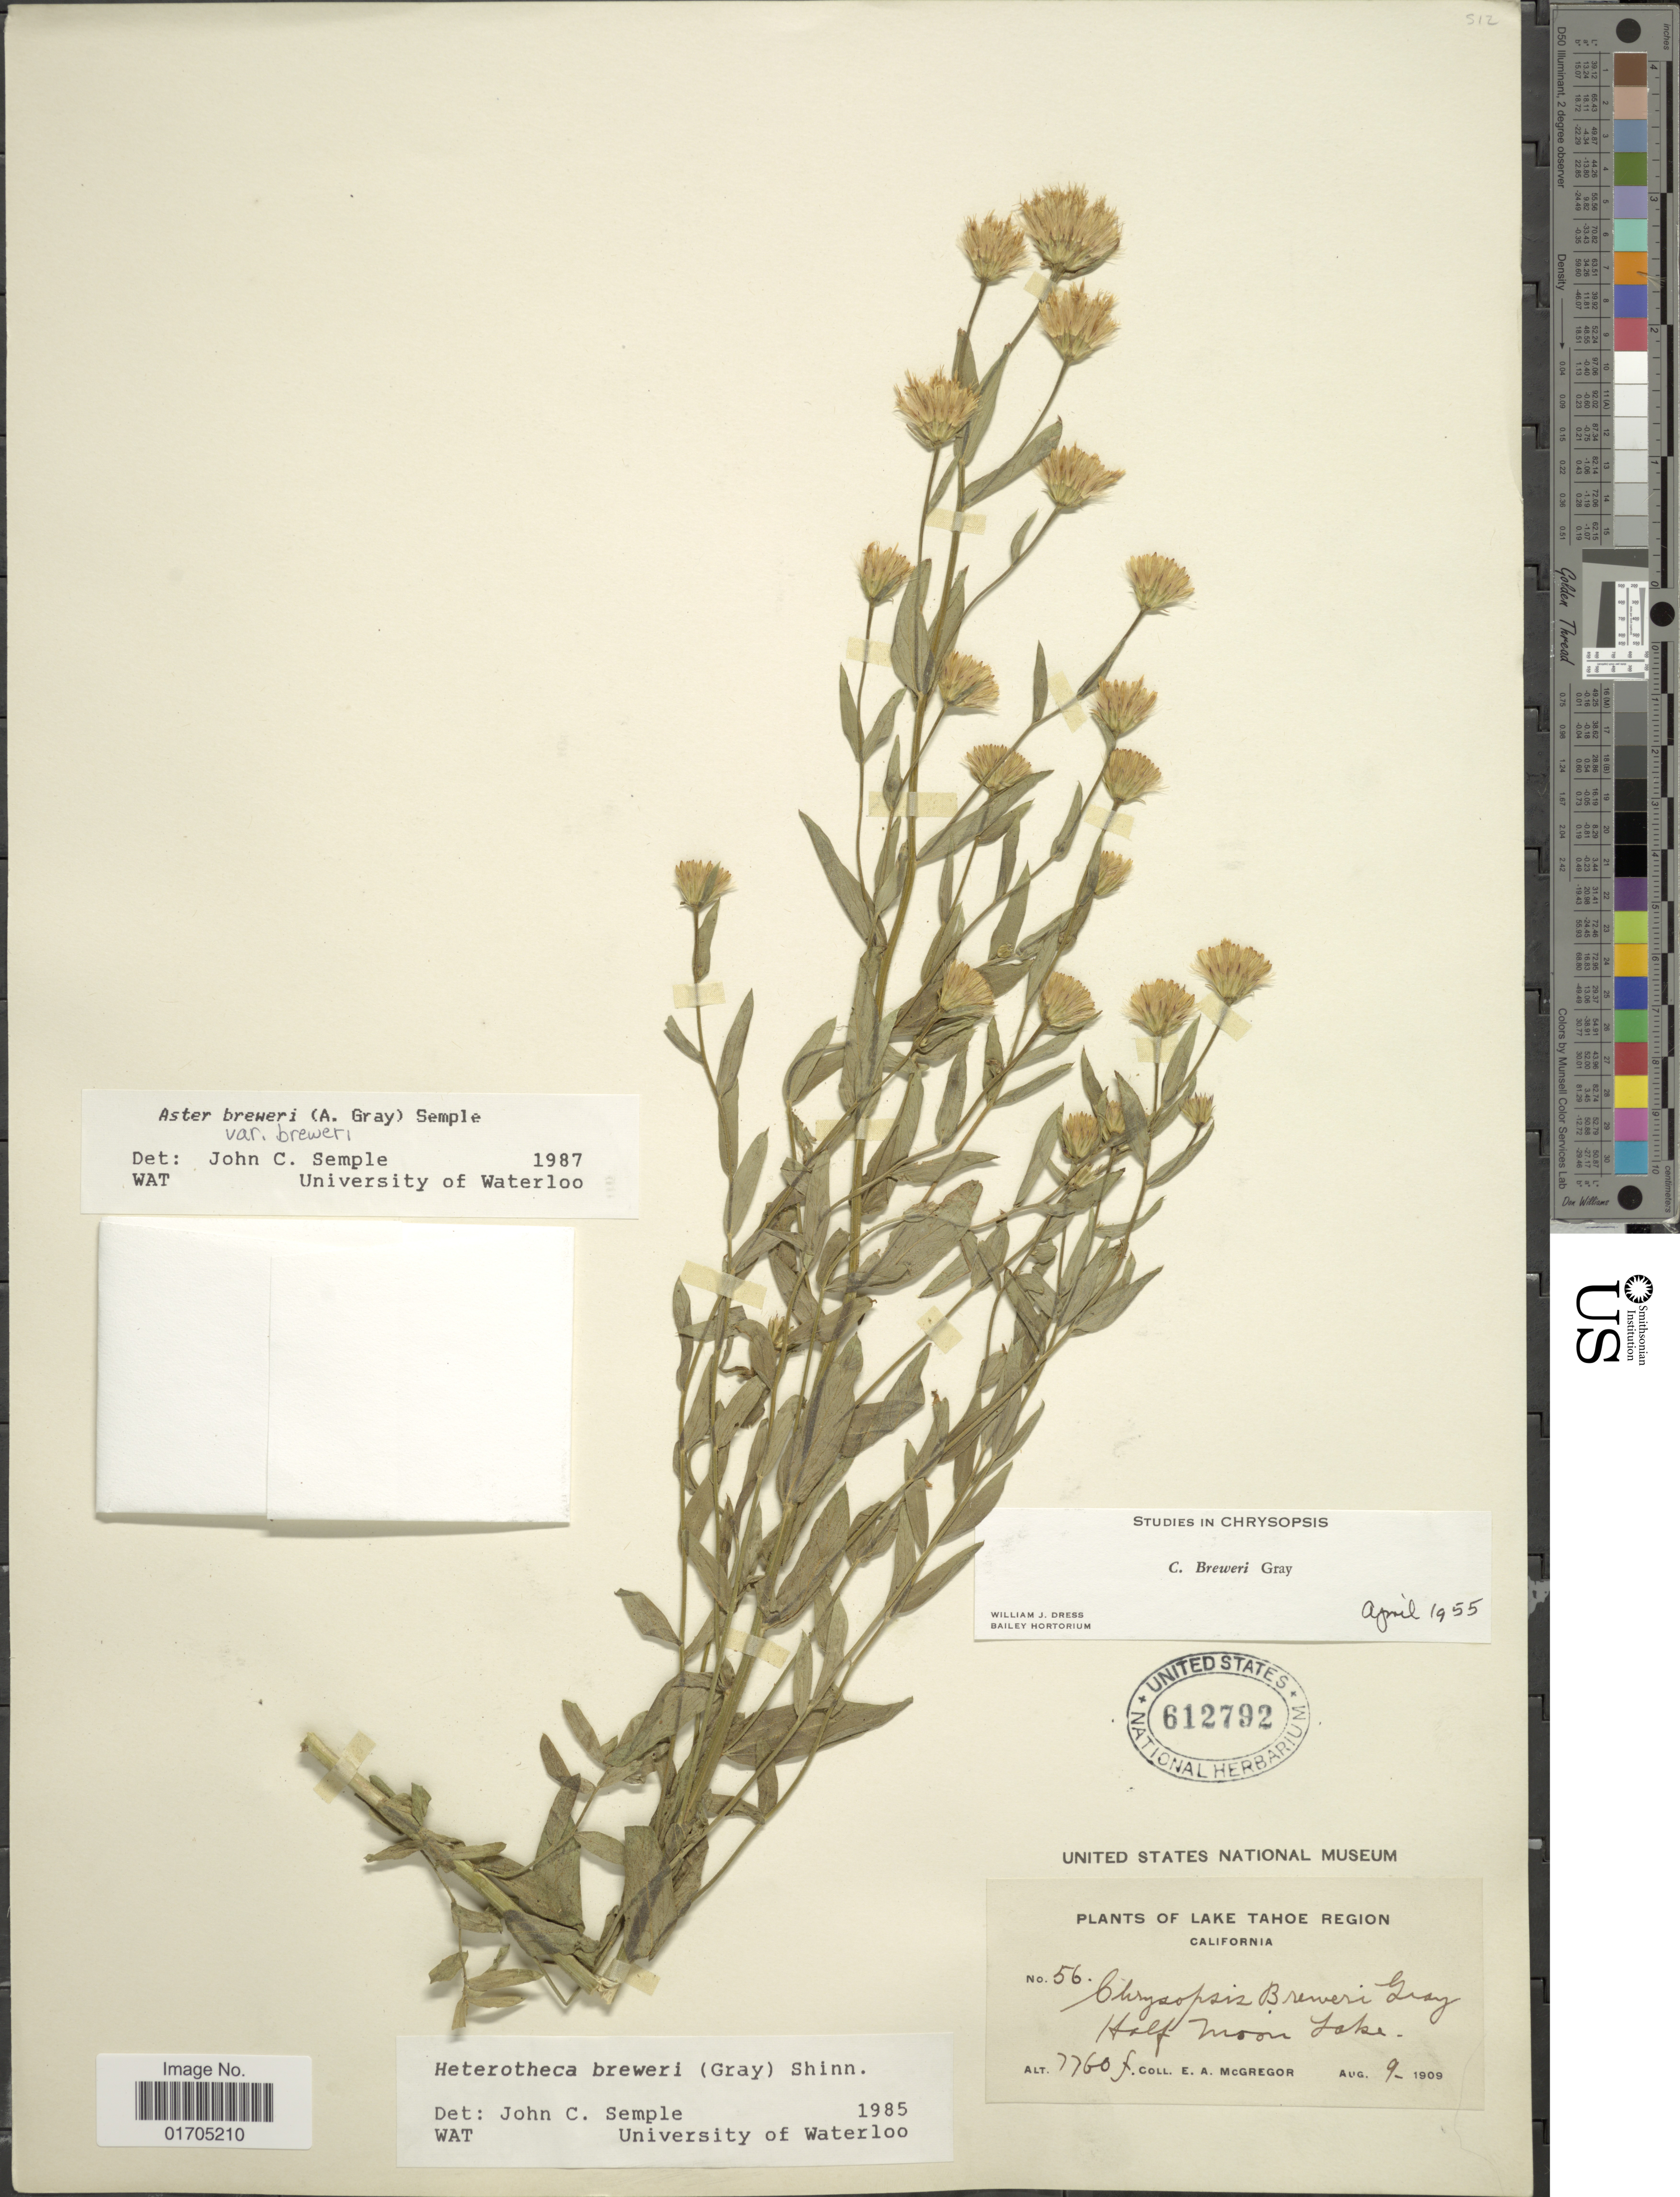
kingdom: Plantae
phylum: Tracheophyta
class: Magnoliopsida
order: Asterales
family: Asteraceae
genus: Eucephalus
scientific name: Eucephalus breweri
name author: (A. Gray) G.L. Nesom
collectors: E. A. McGregor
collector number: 56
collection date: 1909-08-09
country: United States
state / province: California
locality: Lake Tahoe Region, Half Moon Lake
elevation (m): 2365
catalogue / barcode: US 612792